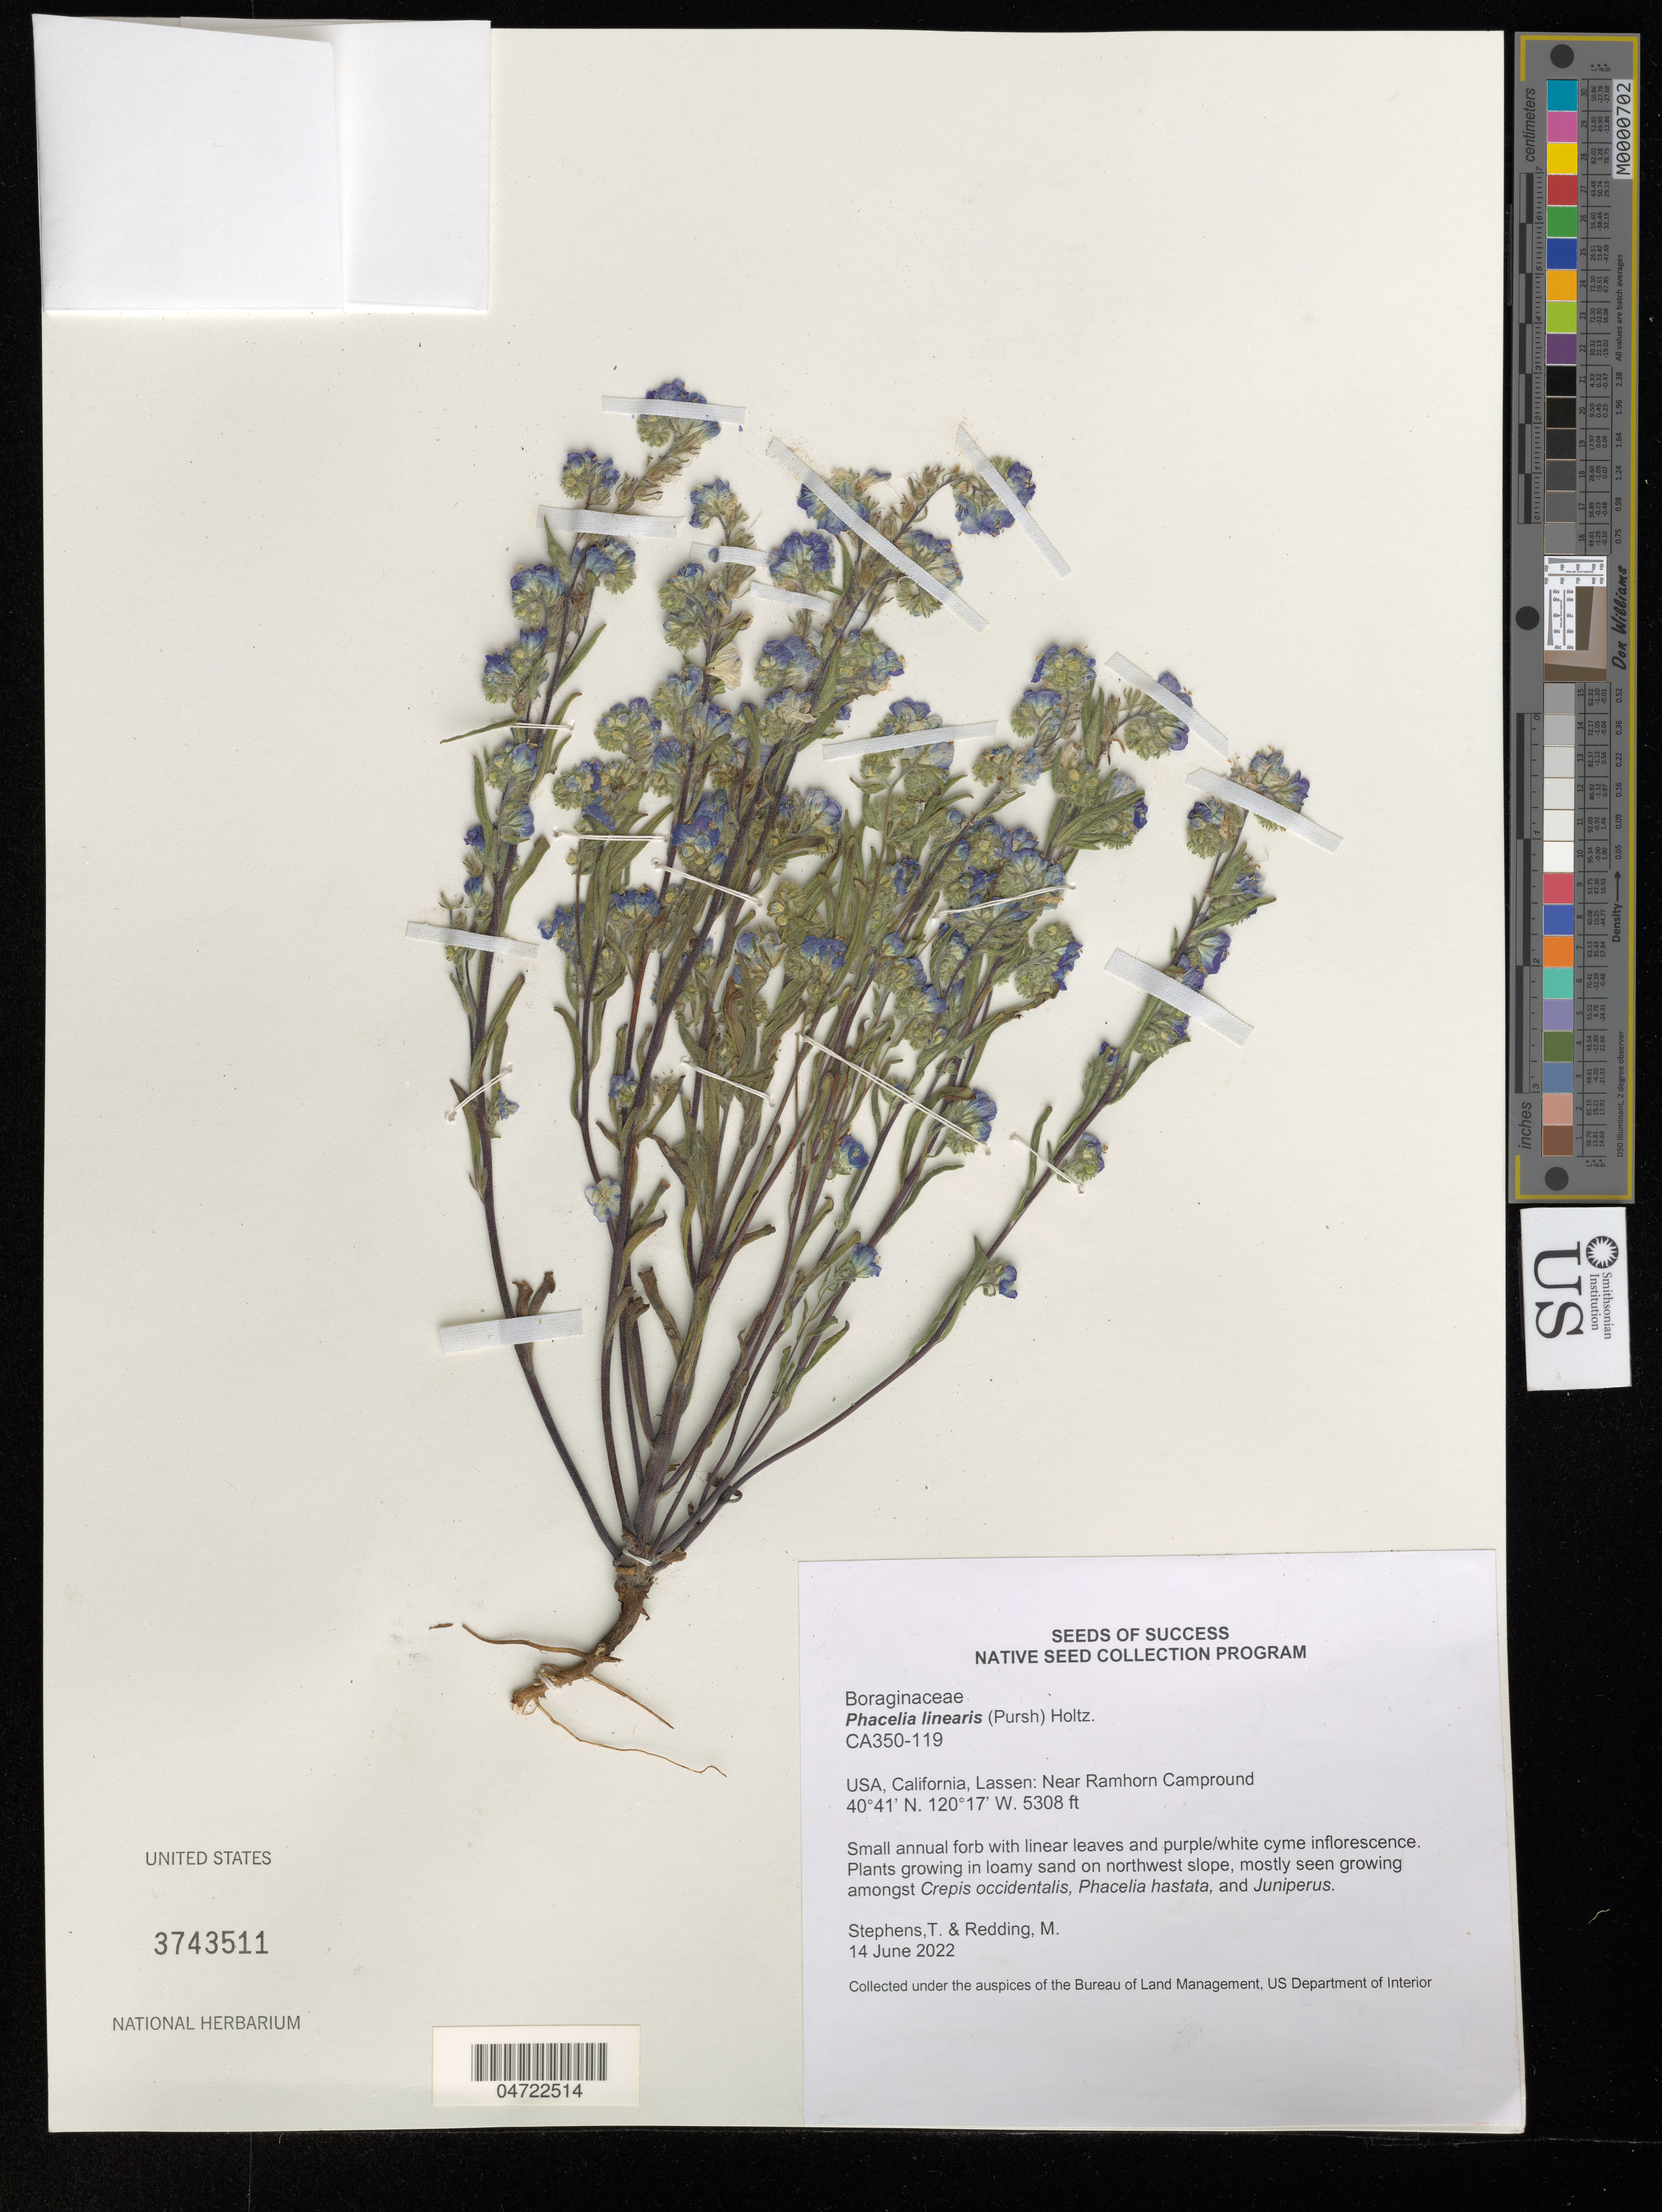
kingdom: Plantae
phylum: Tracheophyta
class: Magnoliopsida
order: Boraginales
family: Hydrophyllaceae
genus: Phacelia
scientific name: Phacelia linearis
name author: (Pursh) Holz.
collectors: T. Stephens & M. Redding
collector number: CA350-119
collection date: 2022-06-14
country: United States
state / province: California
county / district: Lassen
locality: Lassen: Near Ramhorn Campground.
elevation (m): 1618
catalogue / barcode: US 3743511